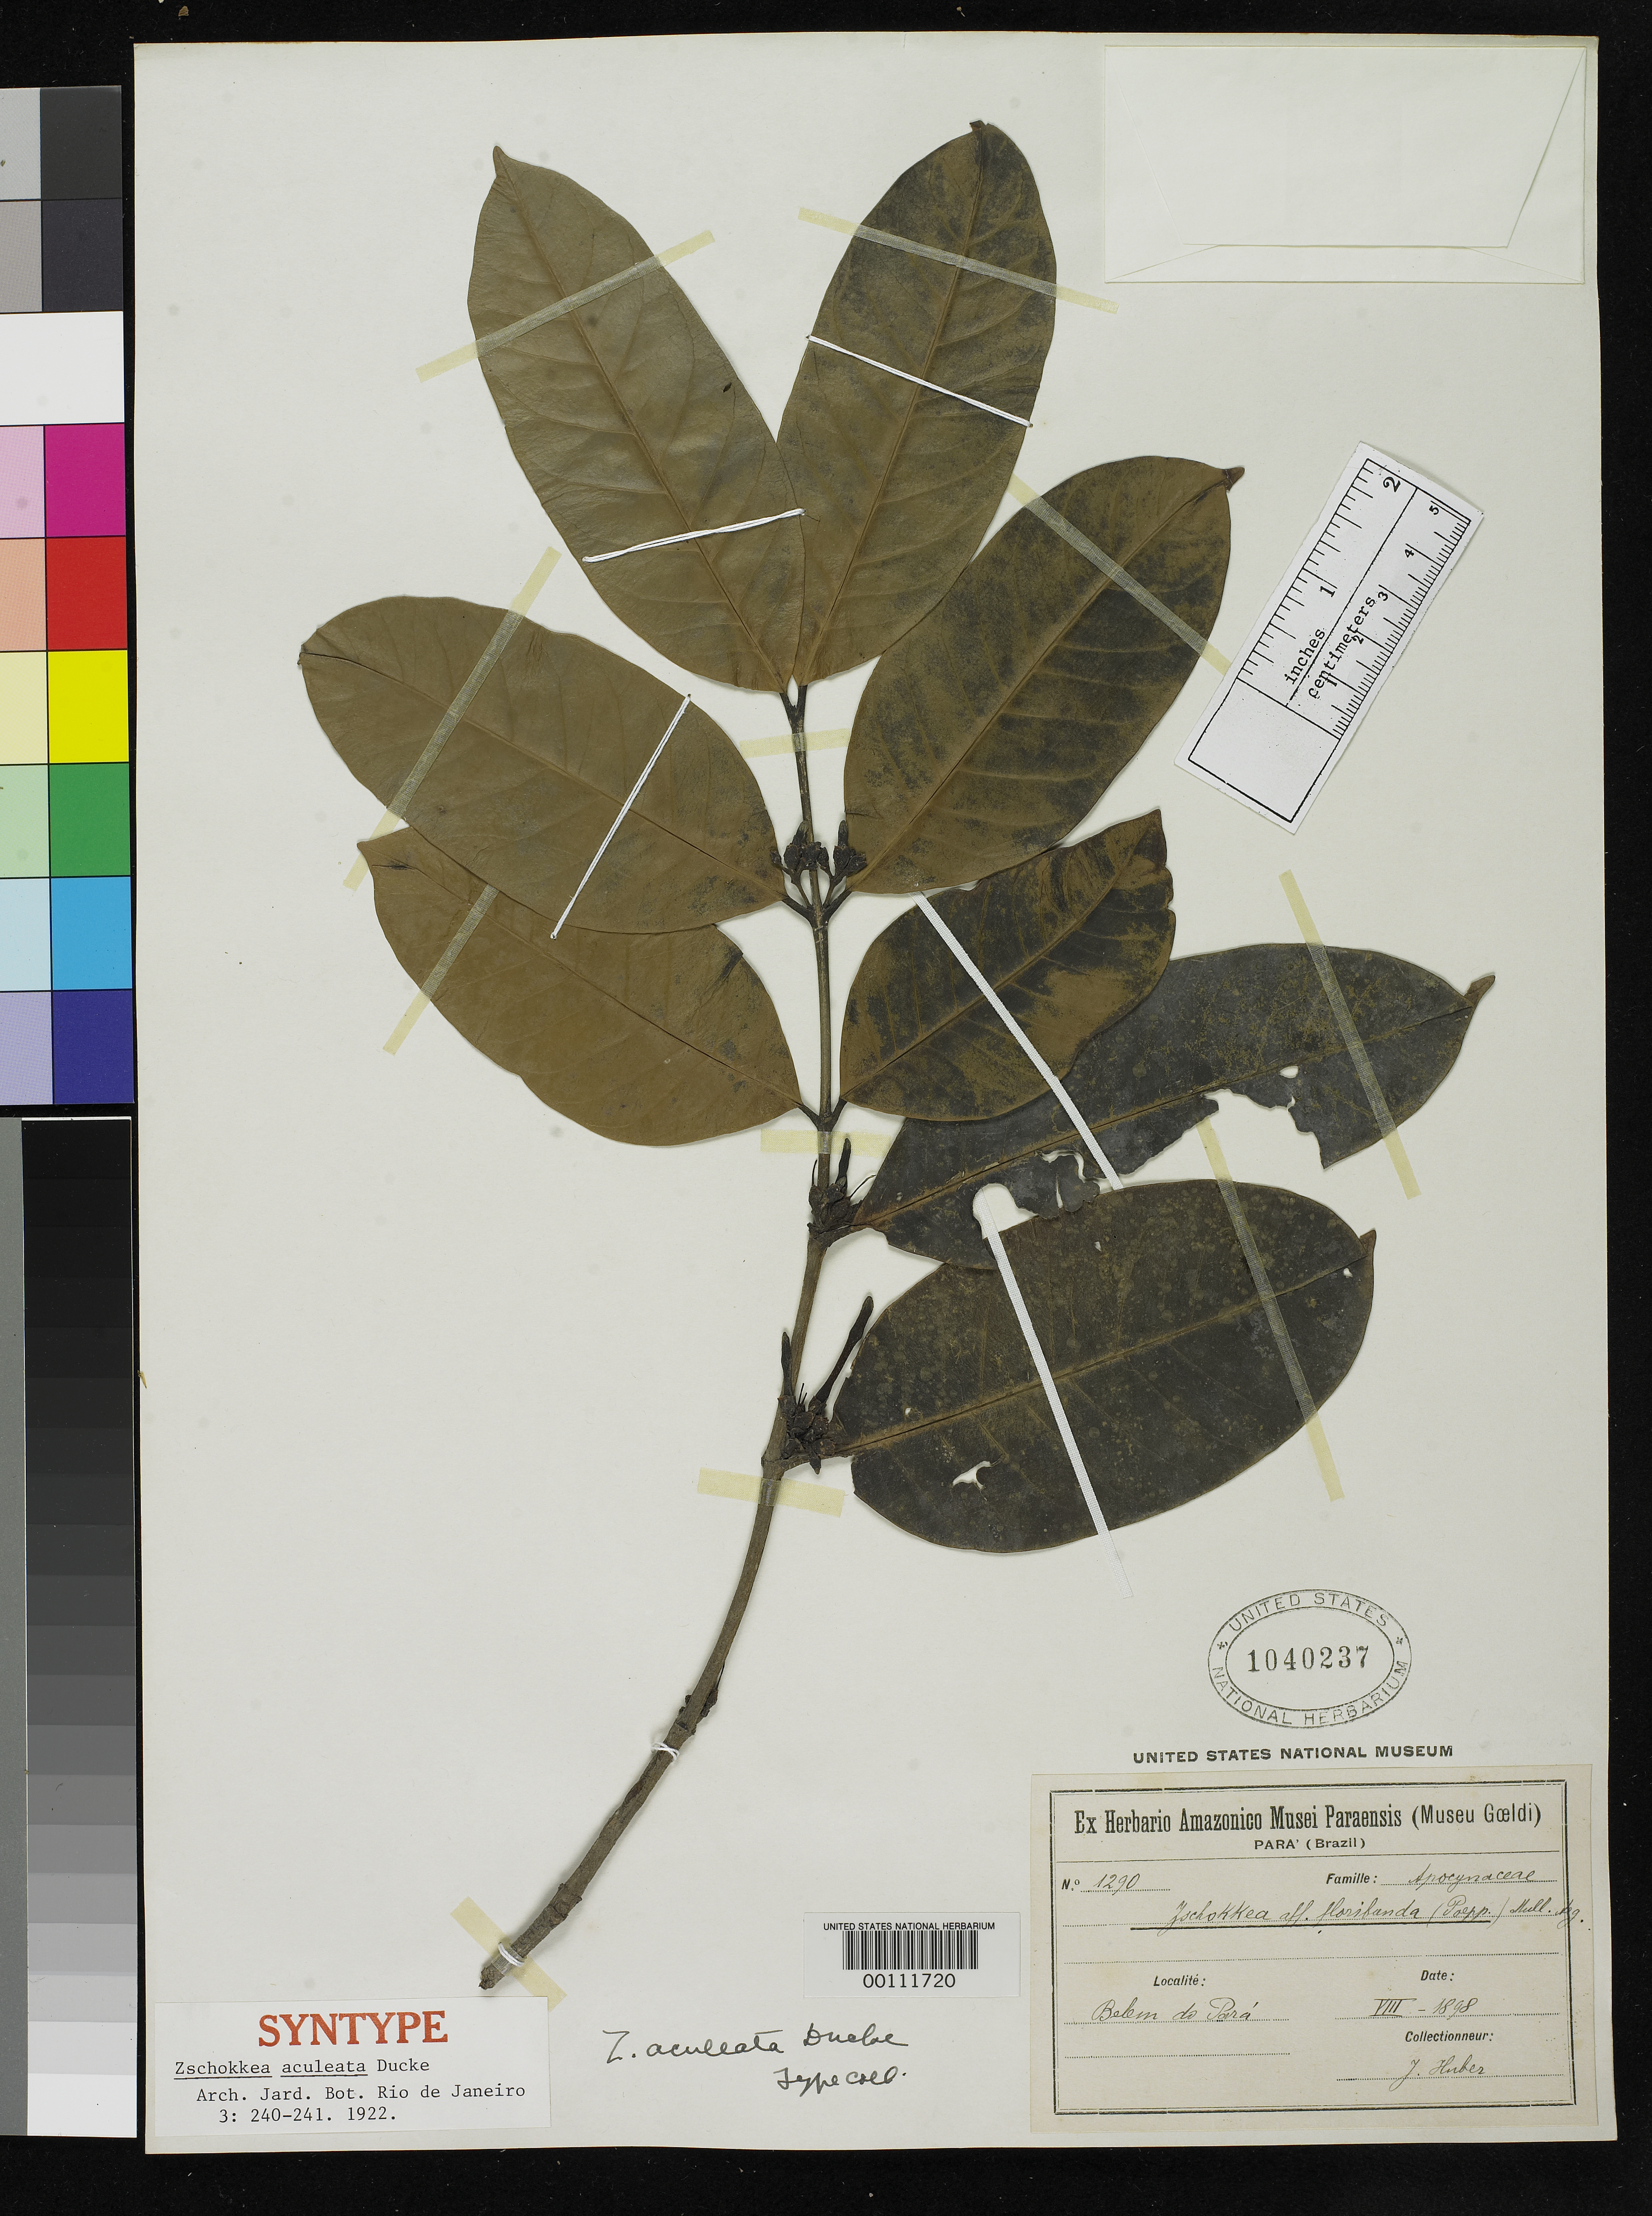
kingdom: Plantae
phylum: Tracheophyta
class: Magnoliopsida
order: Gentianales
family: Apocynaceae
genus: Zschokkea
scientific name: Zschokkea aculeata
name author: Ducke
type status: Syntype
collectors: J. Huber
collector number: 1290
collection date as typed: Aug 1898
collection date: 1898-08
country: Brazil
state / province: Pará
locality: Belem.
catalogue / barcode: US 1040237